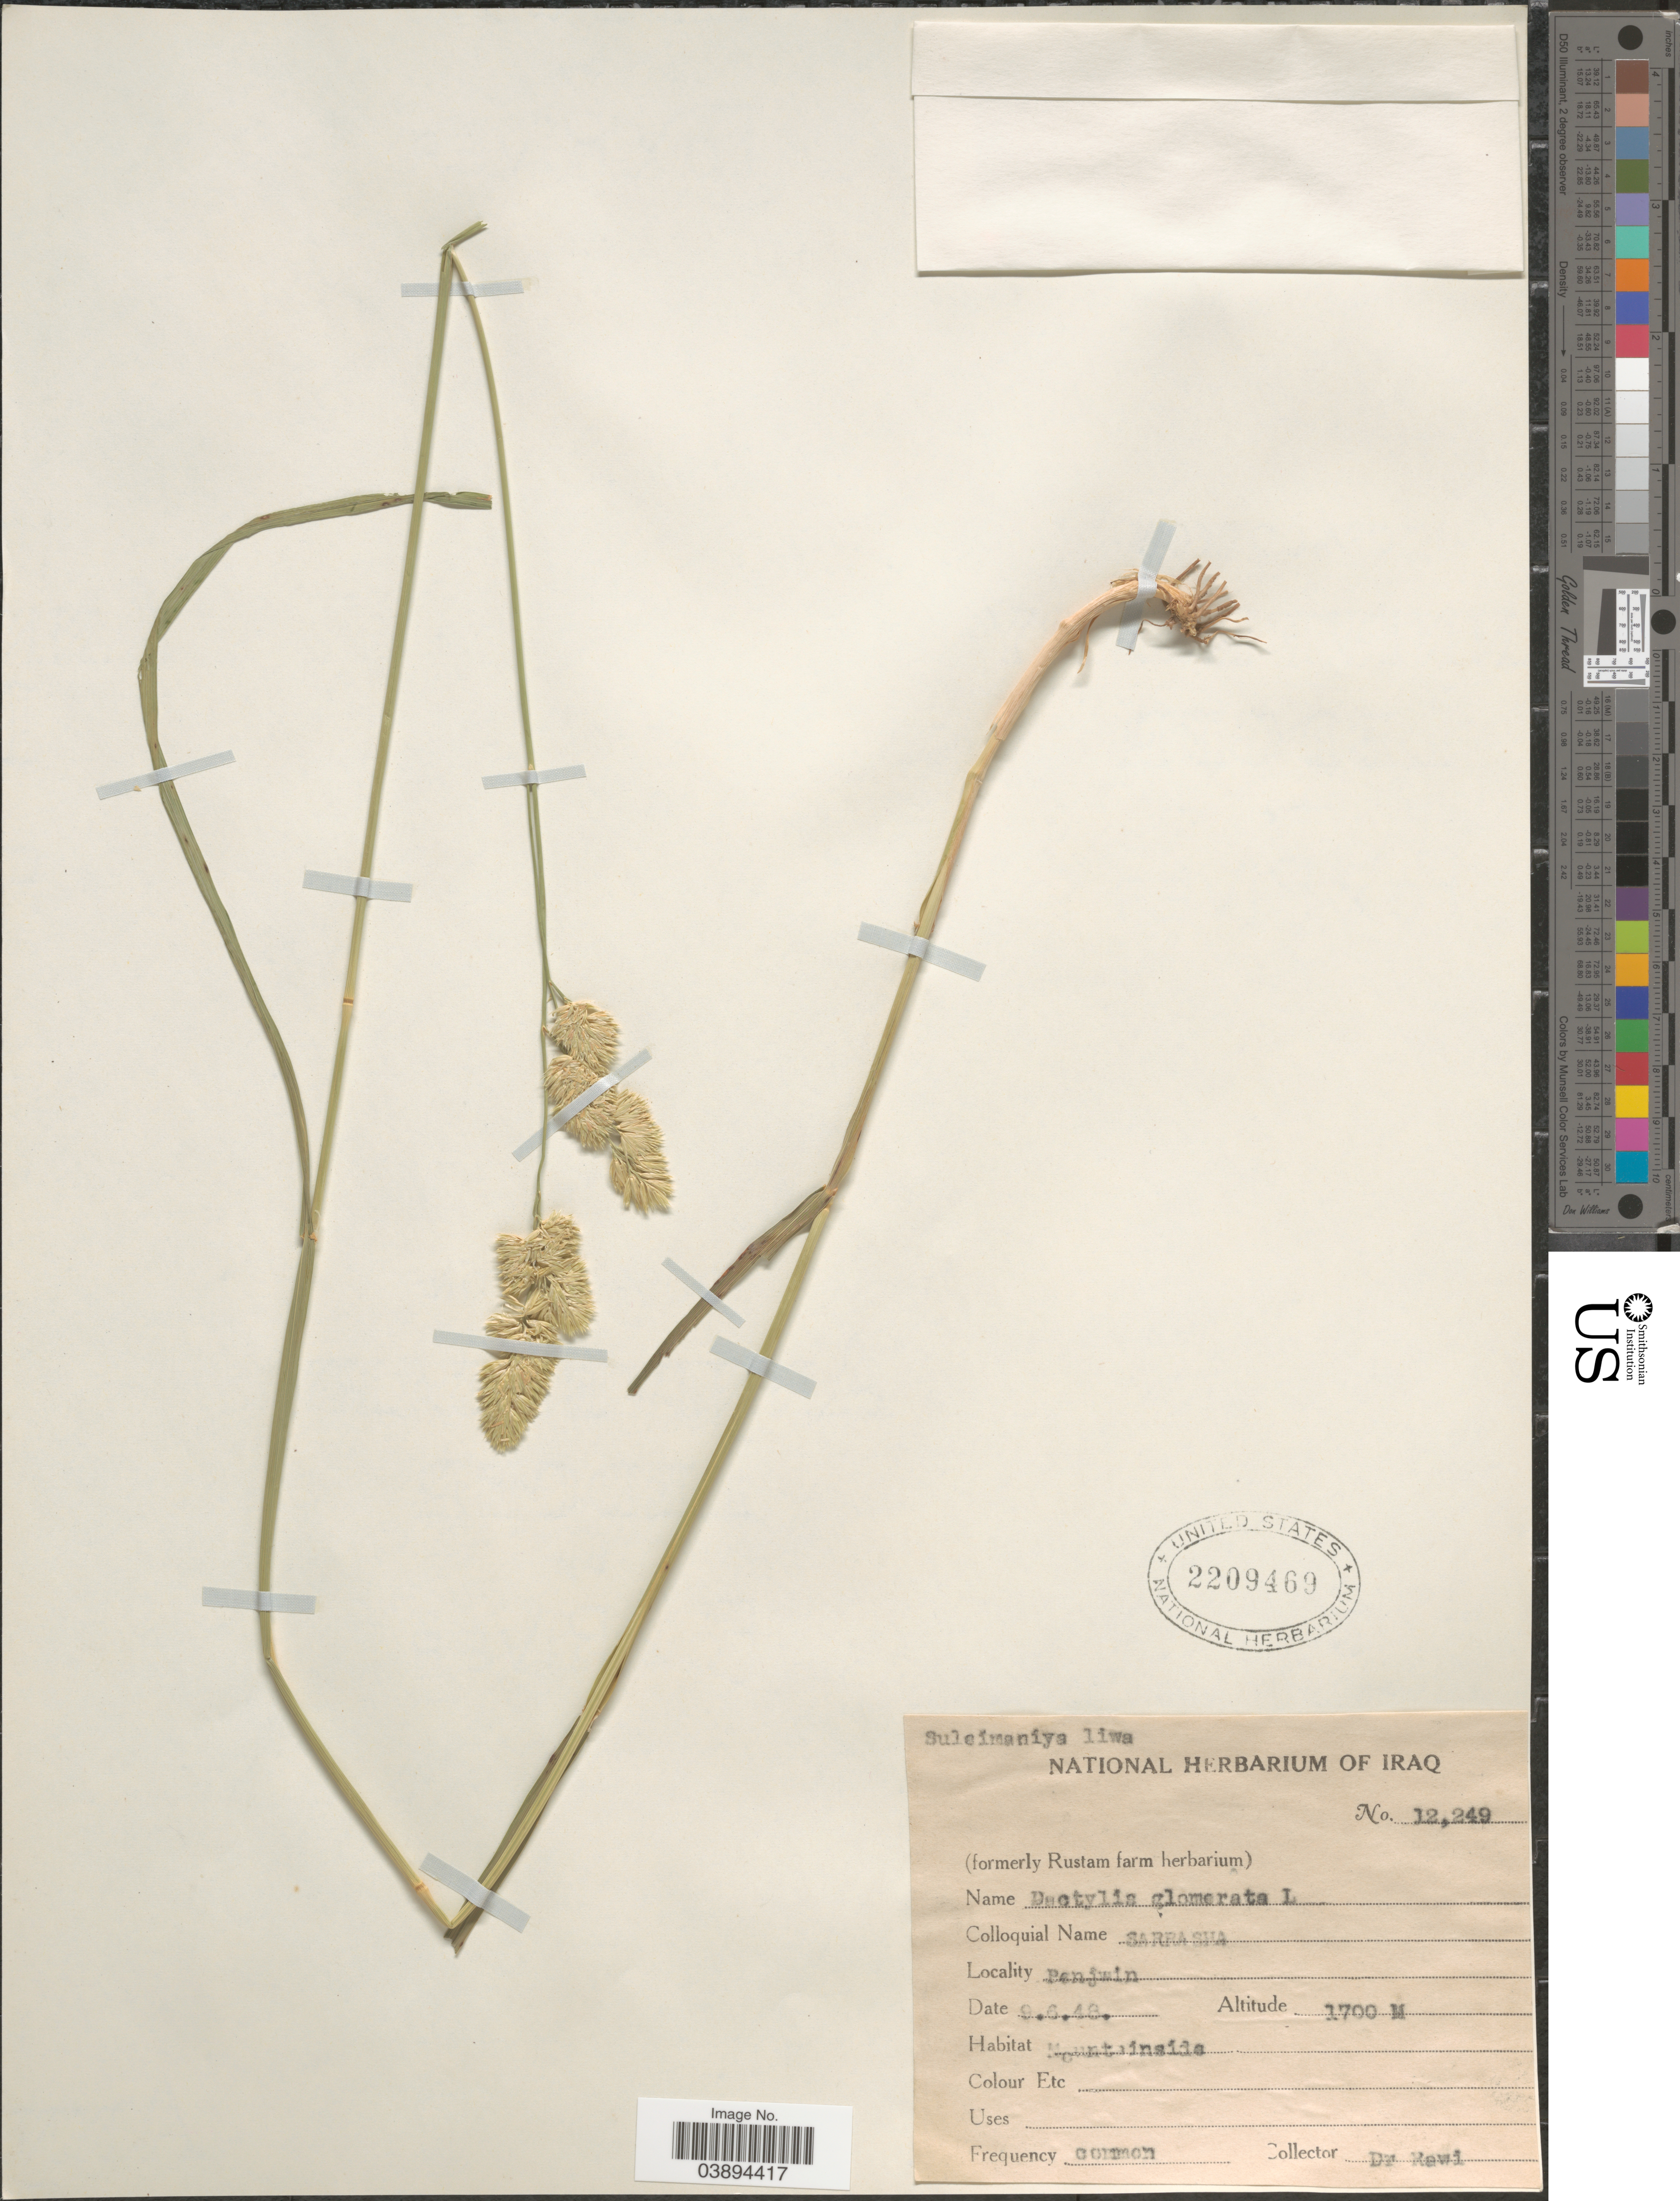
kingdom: Plantae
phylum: Tracheophyta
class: Liliopsida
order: Poales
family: Poaceae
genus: Dactylis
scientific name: Dactylis glomerata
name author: L.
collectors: -. Rawi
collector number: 12249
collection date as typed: Transcribed d/m/y: 9/6/48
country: Iraq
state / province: As Sulaymānīyah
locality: Suleimaniya liwa. Penjwin.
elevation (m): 1700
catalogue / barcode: US 2209469